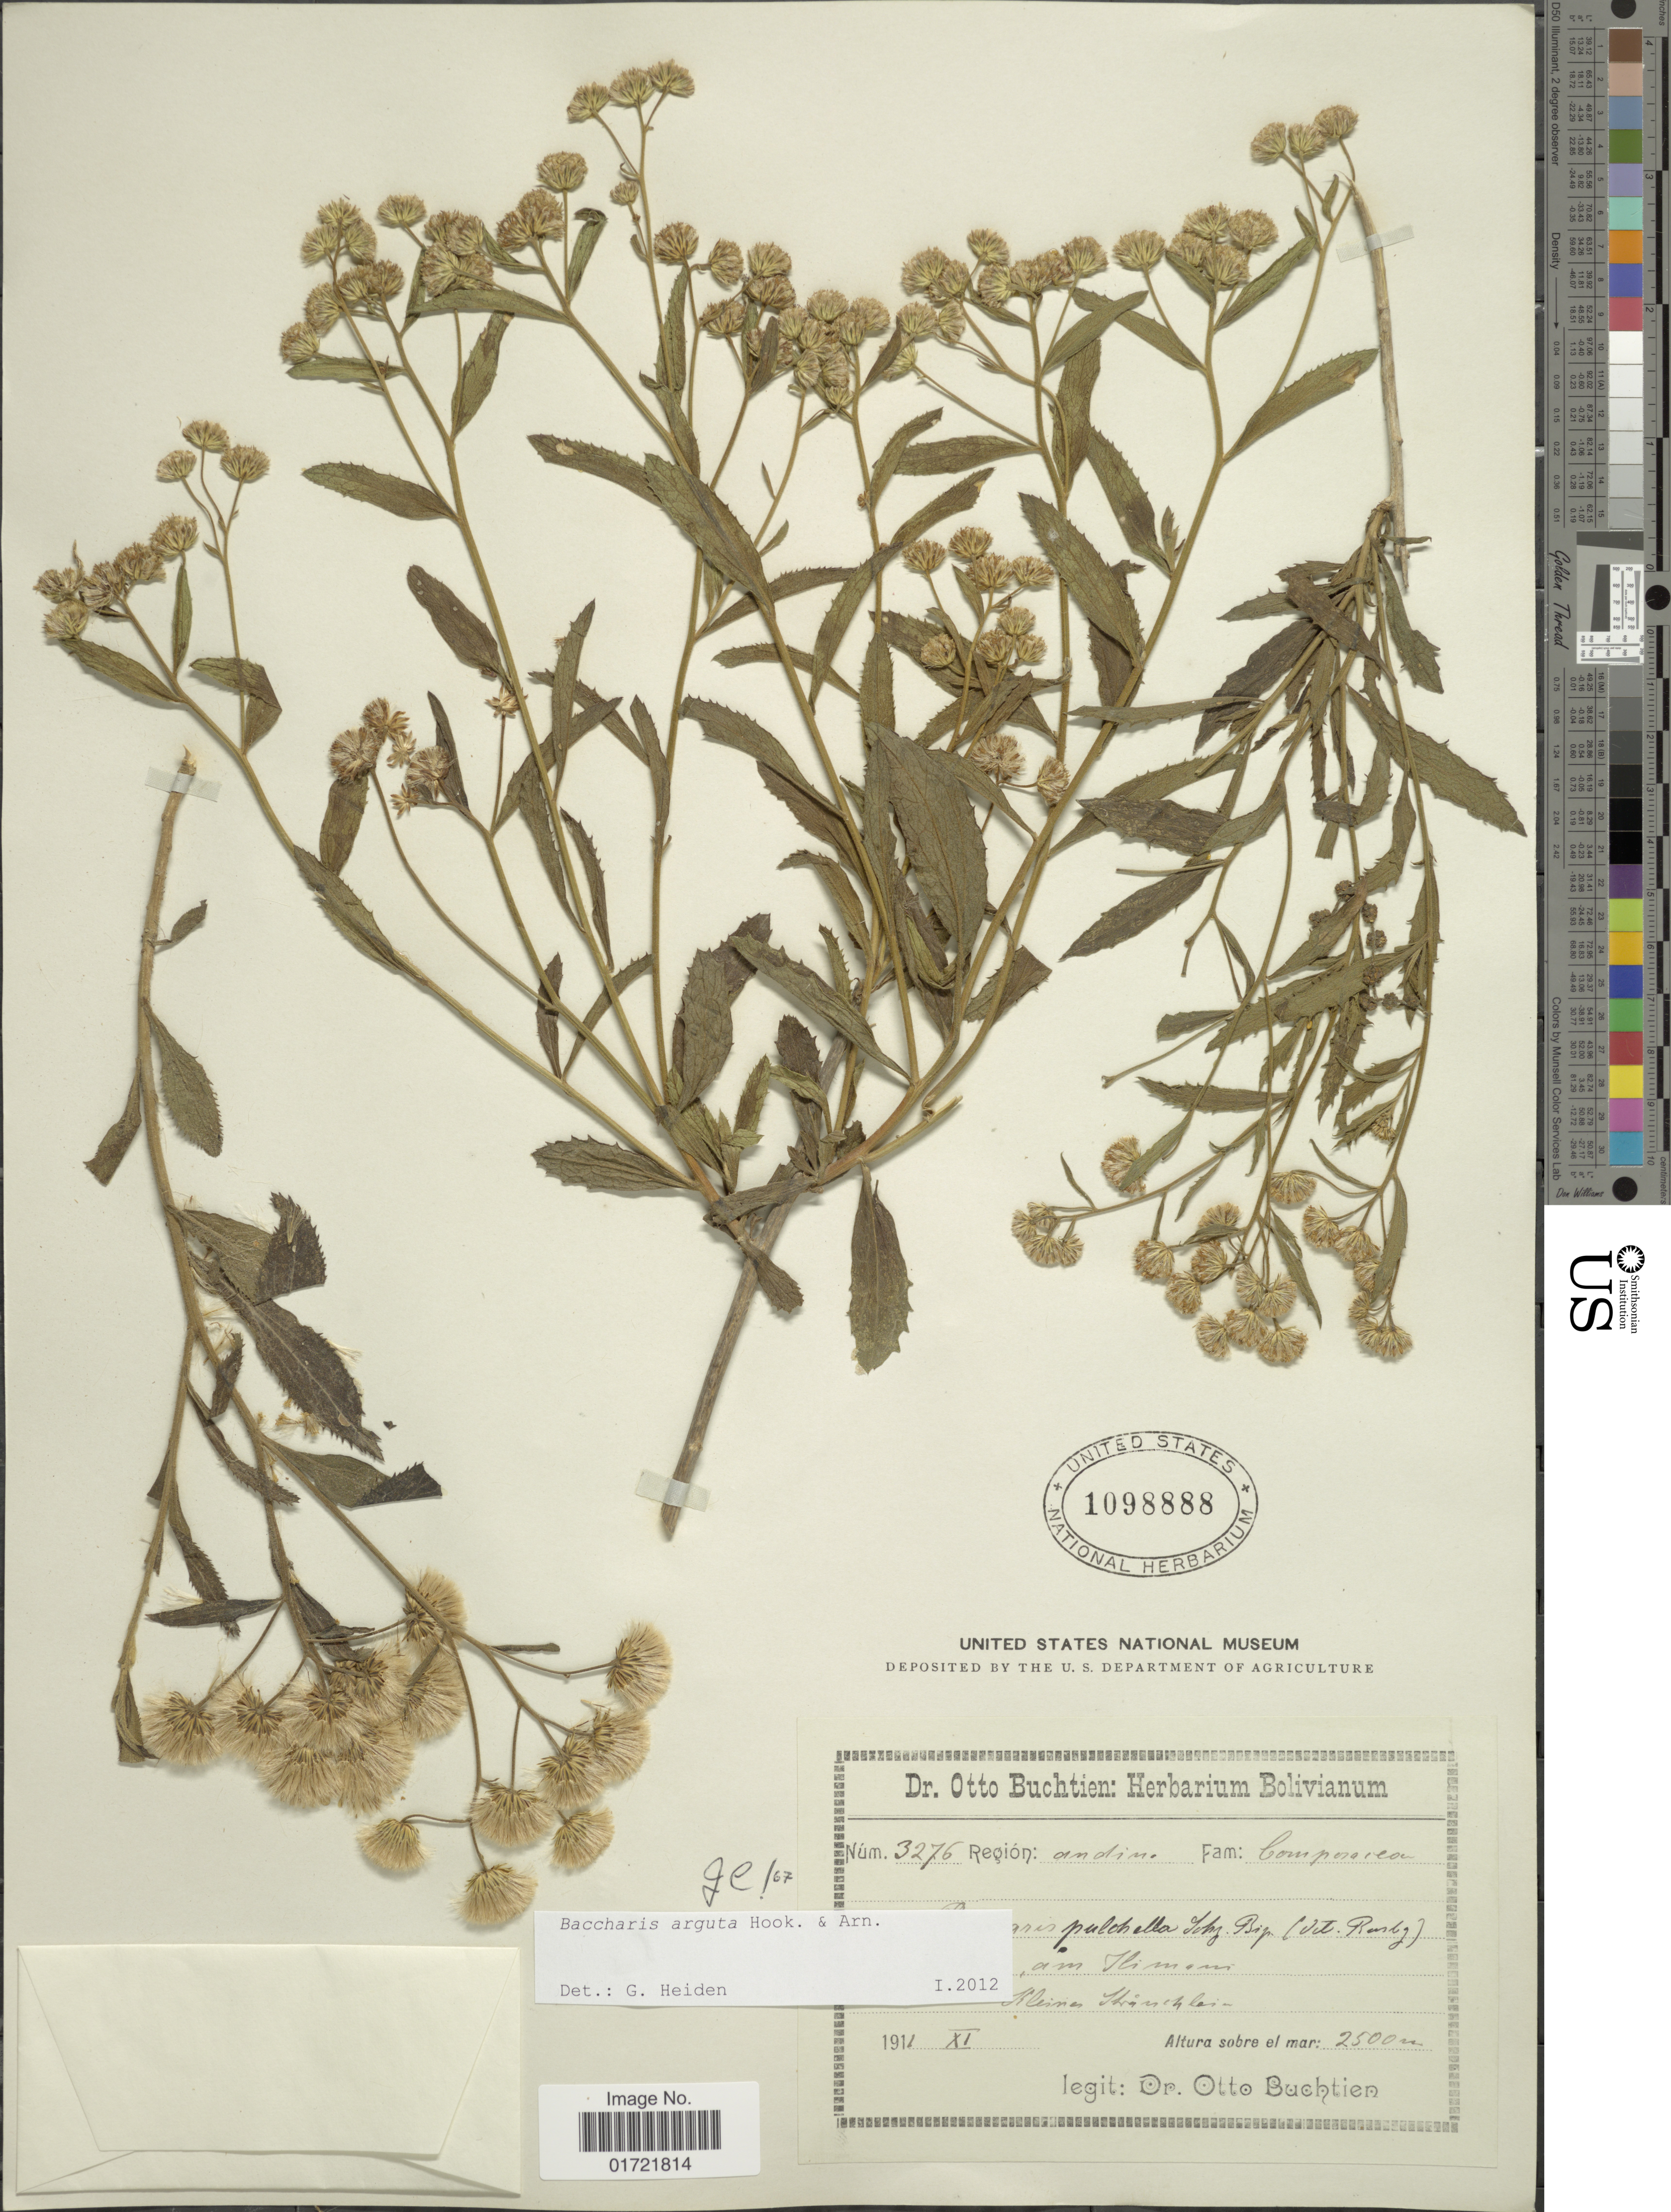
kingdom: Plantae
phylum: Tracheophyta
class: Magnoliopsida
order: Asterales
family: Asteraceae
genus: Baccharis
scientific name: Baccharis arguta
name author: Gillies ex Hook. & Arn.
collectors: O. Buchtien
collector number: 3276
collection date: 1911-11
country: Bolivia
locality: Region andina, Am Illimani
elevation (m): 2500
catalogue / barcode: US 1098888